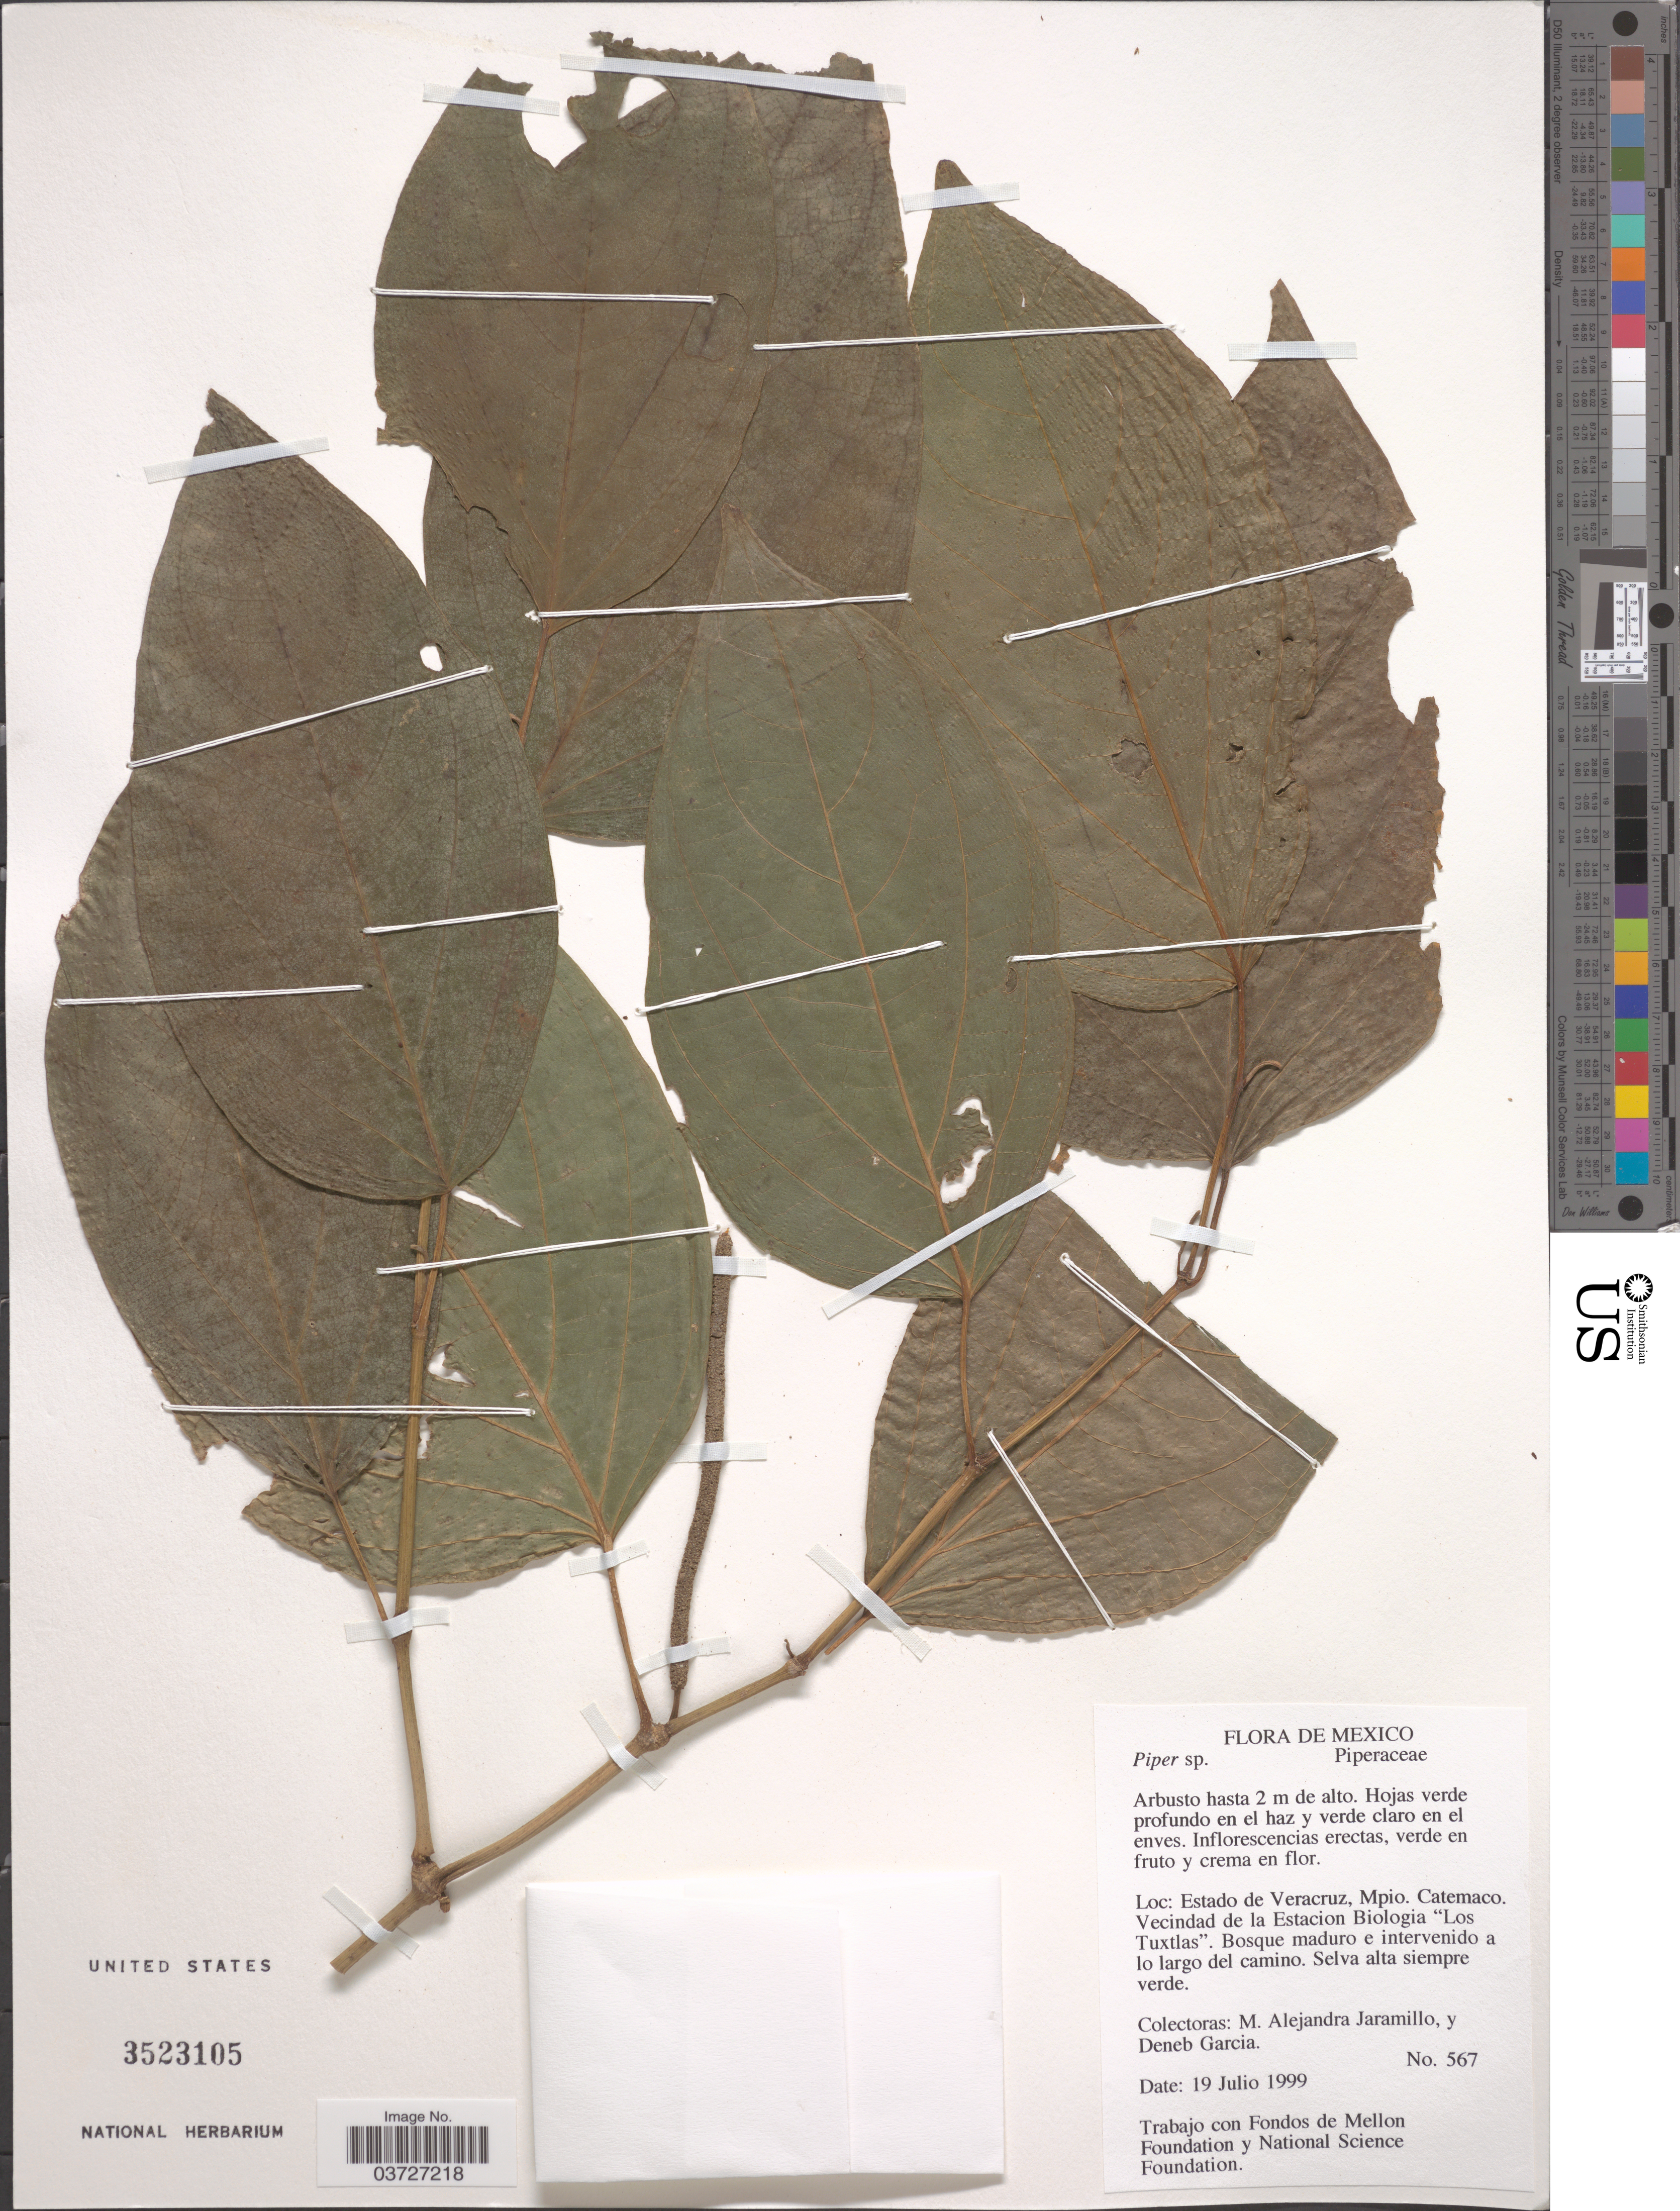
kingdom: Plantae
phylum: Tracheophyta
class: Magnoliopsida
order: Piperales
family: Piperaceae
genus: Piper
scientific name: Piper sp.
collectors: M. A. Jaramillo & D. Garcia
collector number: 567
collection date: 1999-07-19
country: Mexico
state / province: Veracruz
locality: Veracruz, Mpio. Catemaco. Vecindad de la Estacion Biologia 'Los Tuxtlas'.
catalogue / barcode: US 3523105